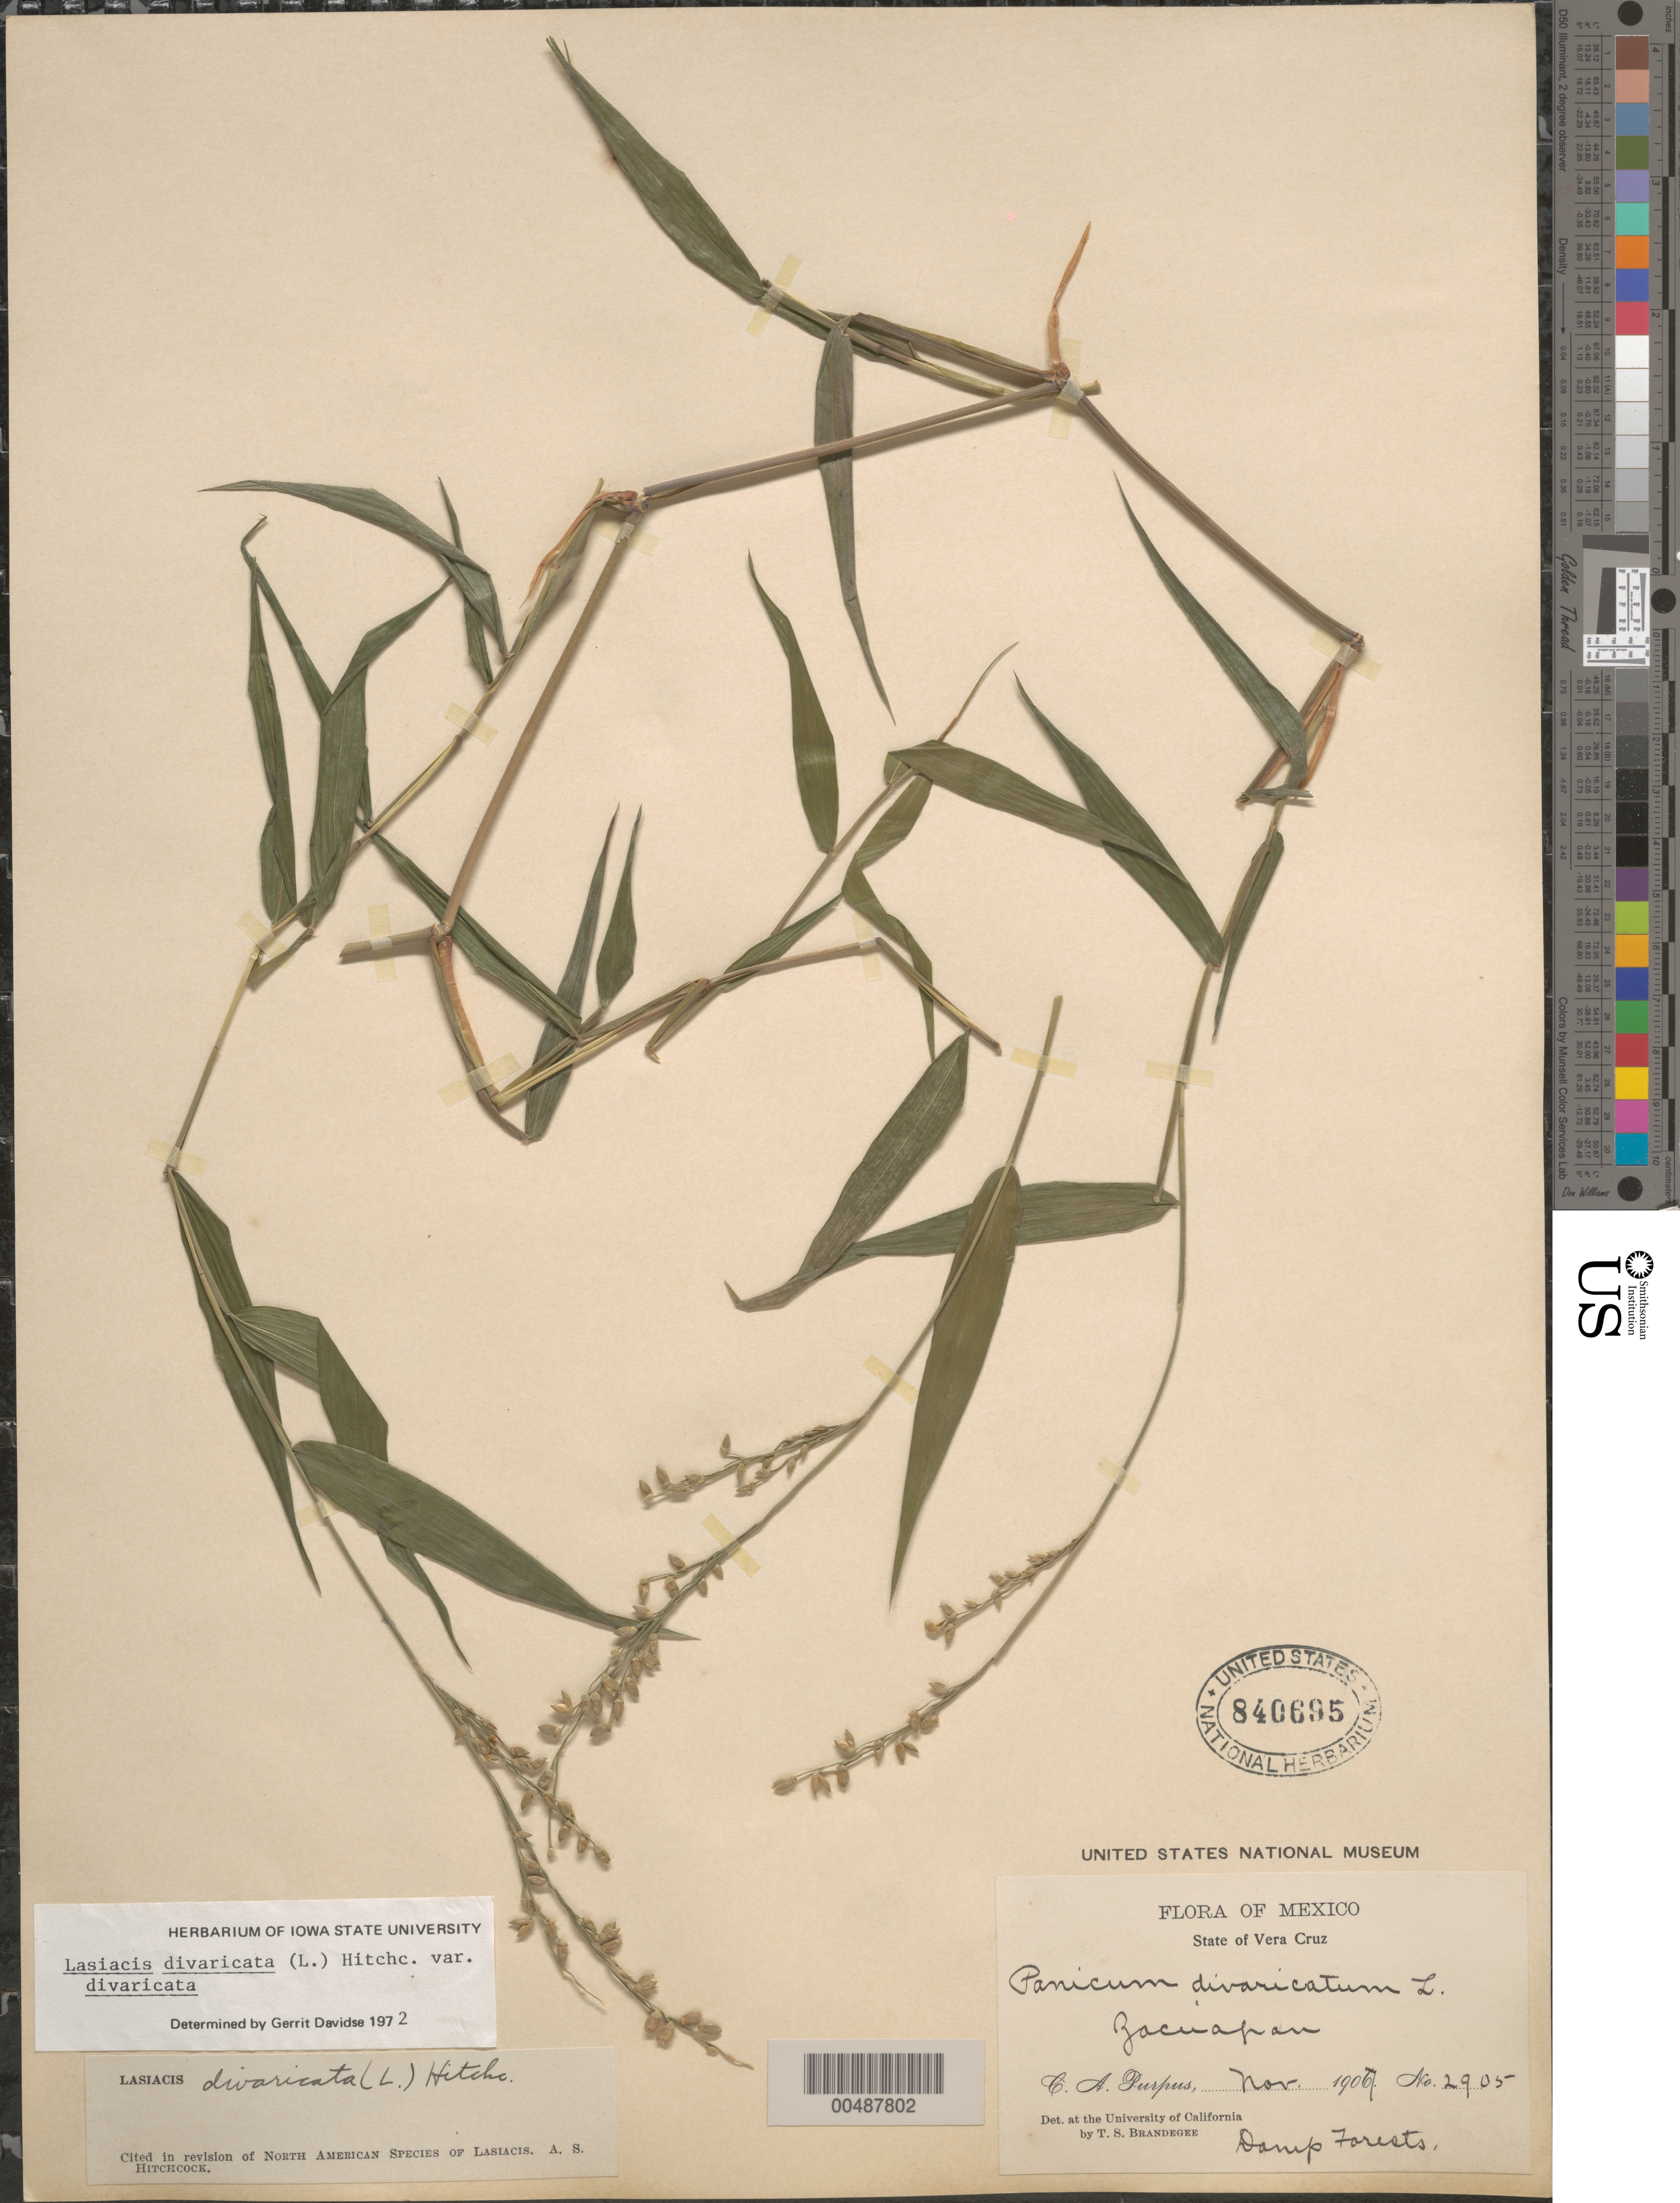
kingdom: Plantae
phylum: Tracheophyta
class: Liliopsida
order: Poales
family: Poaceae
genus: Lasiacis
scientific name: Lasiacis divaricata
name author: (L.) Hitchc.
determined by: Davidse, Gerrit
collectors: C. A. Purpus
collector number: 2905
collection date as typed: Nov 1907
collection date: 1907-11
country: Mexico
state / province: Veracruz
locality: Zacuapan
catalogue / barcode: US 840695